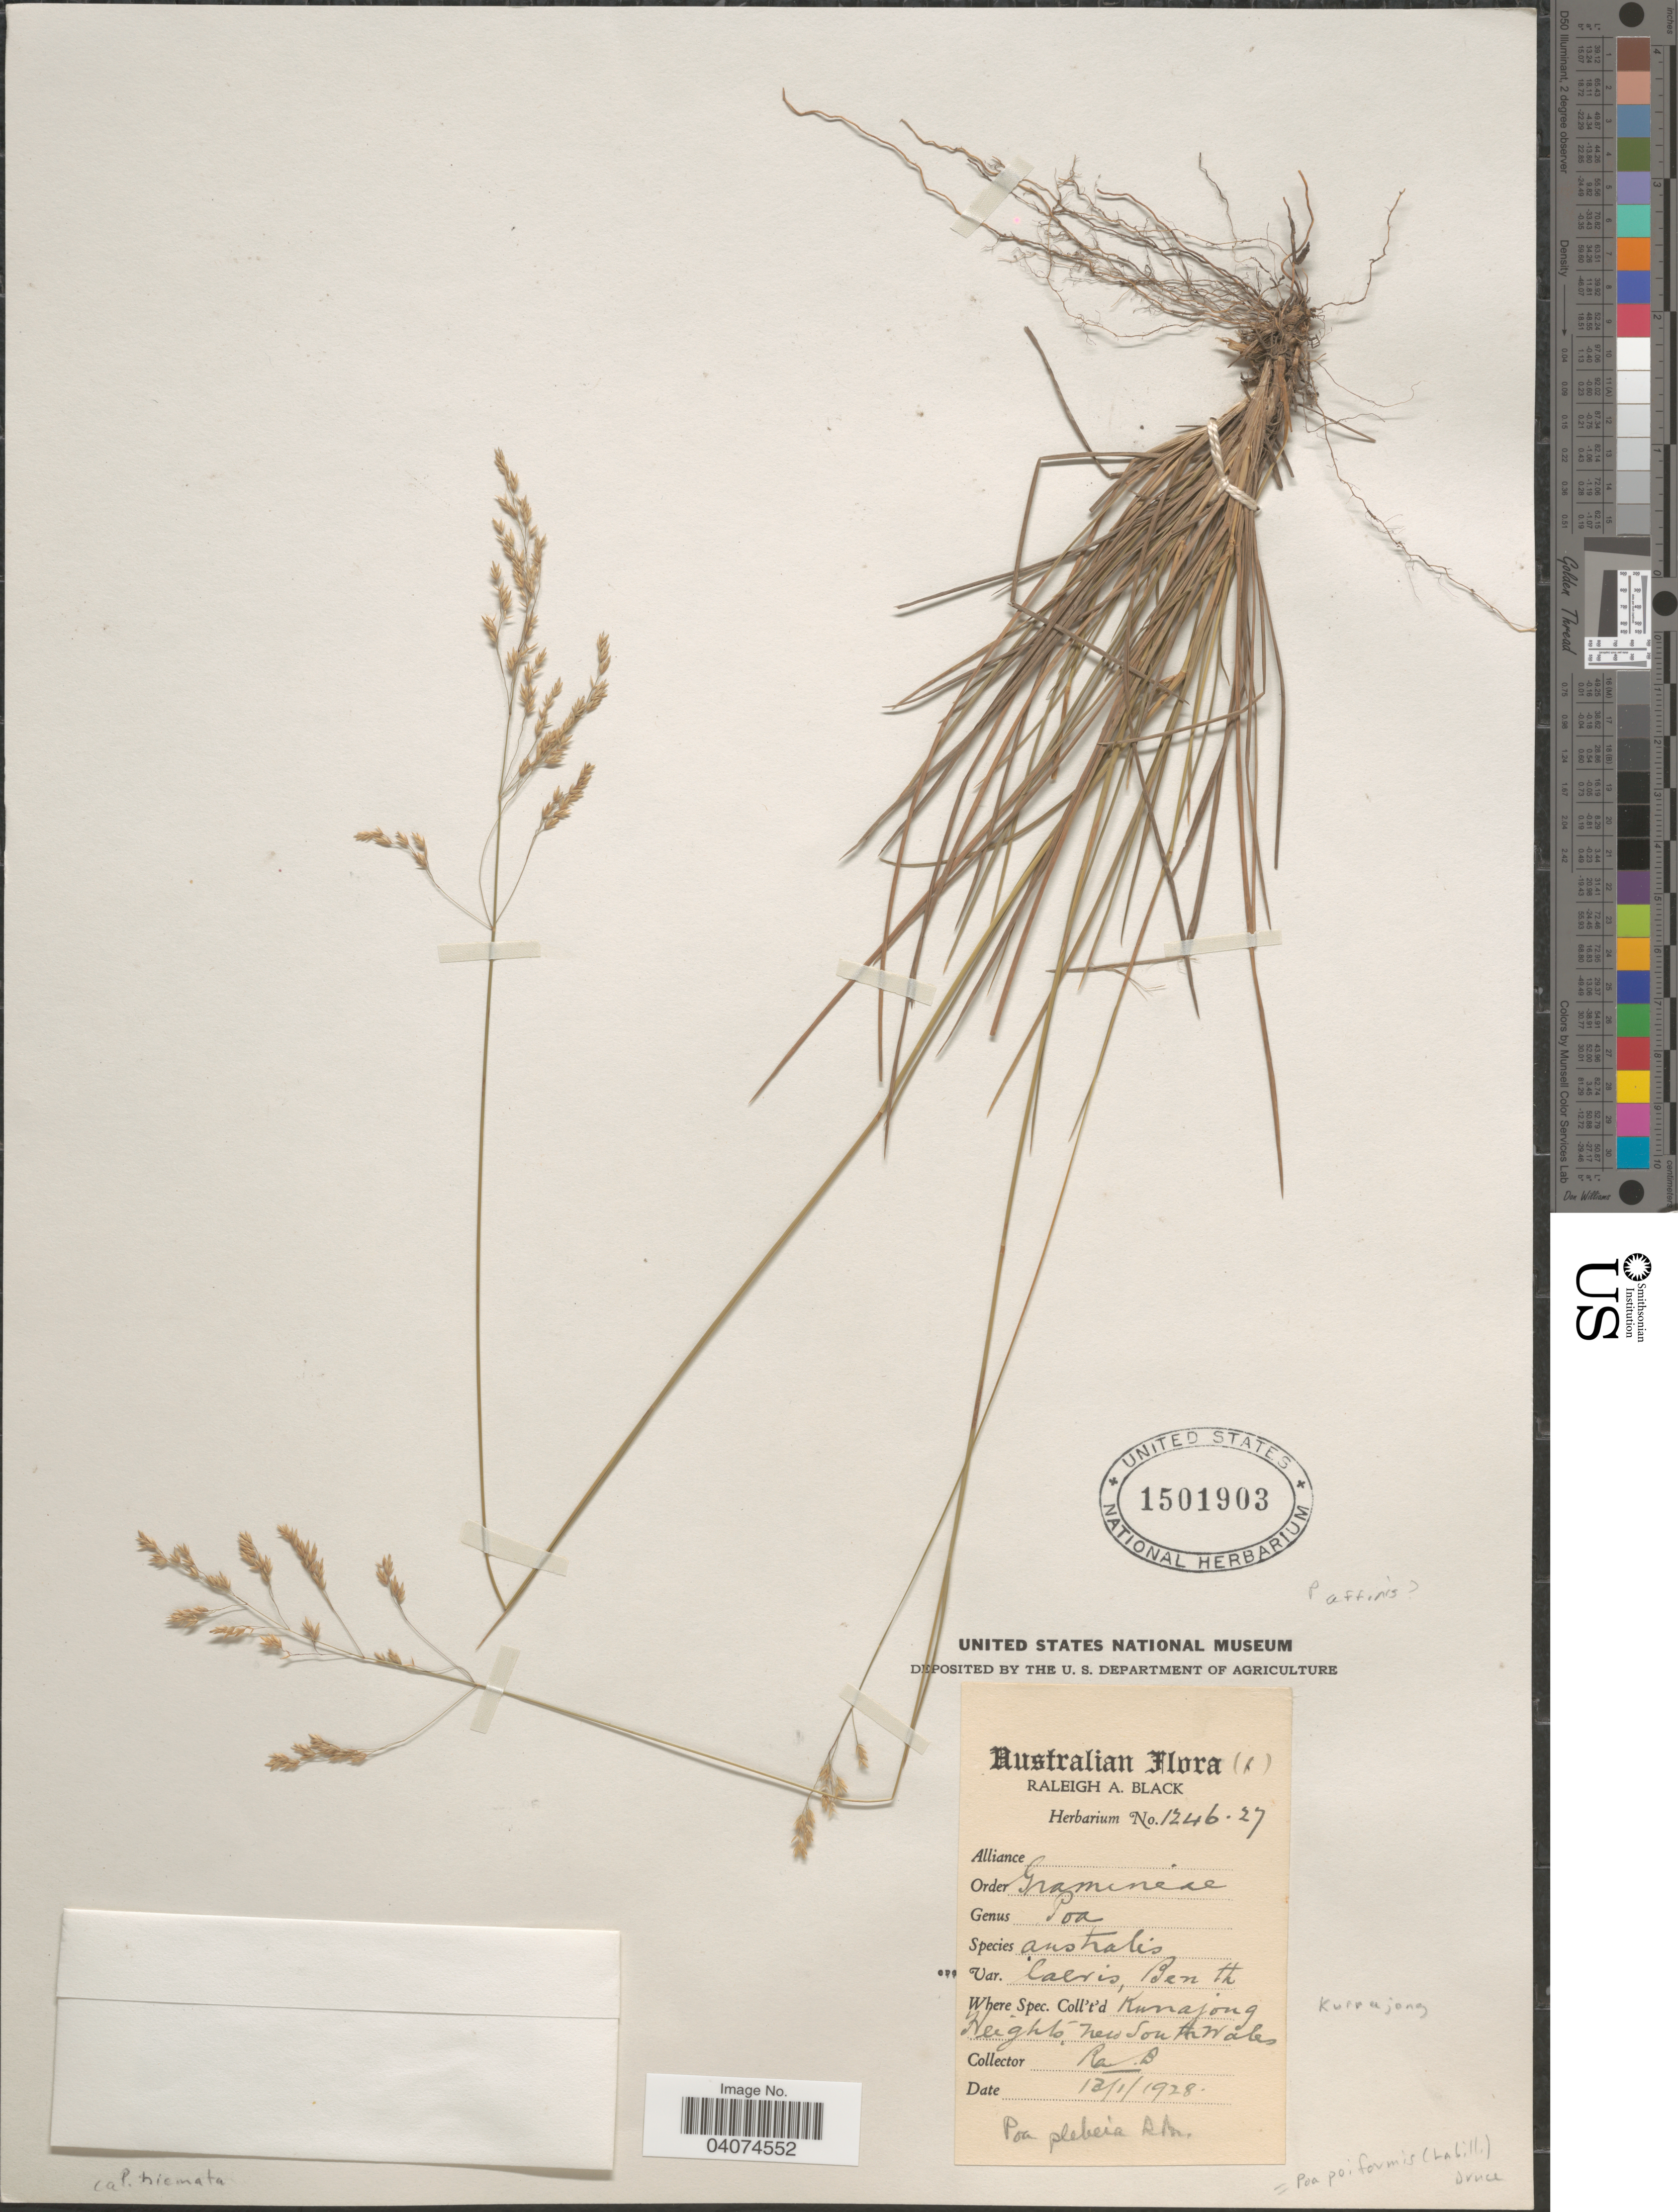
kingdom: Plantae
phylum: Tracheophyta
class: Liliopsida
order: Poales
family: Poaceae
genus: Poa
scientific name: Poa affinis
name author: R. Br.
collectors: R. A. Black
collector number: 1246.27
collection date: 1928-01-13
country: Australia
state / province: New South Wales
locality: Kurrajong Heights.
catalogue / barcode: US 1501903